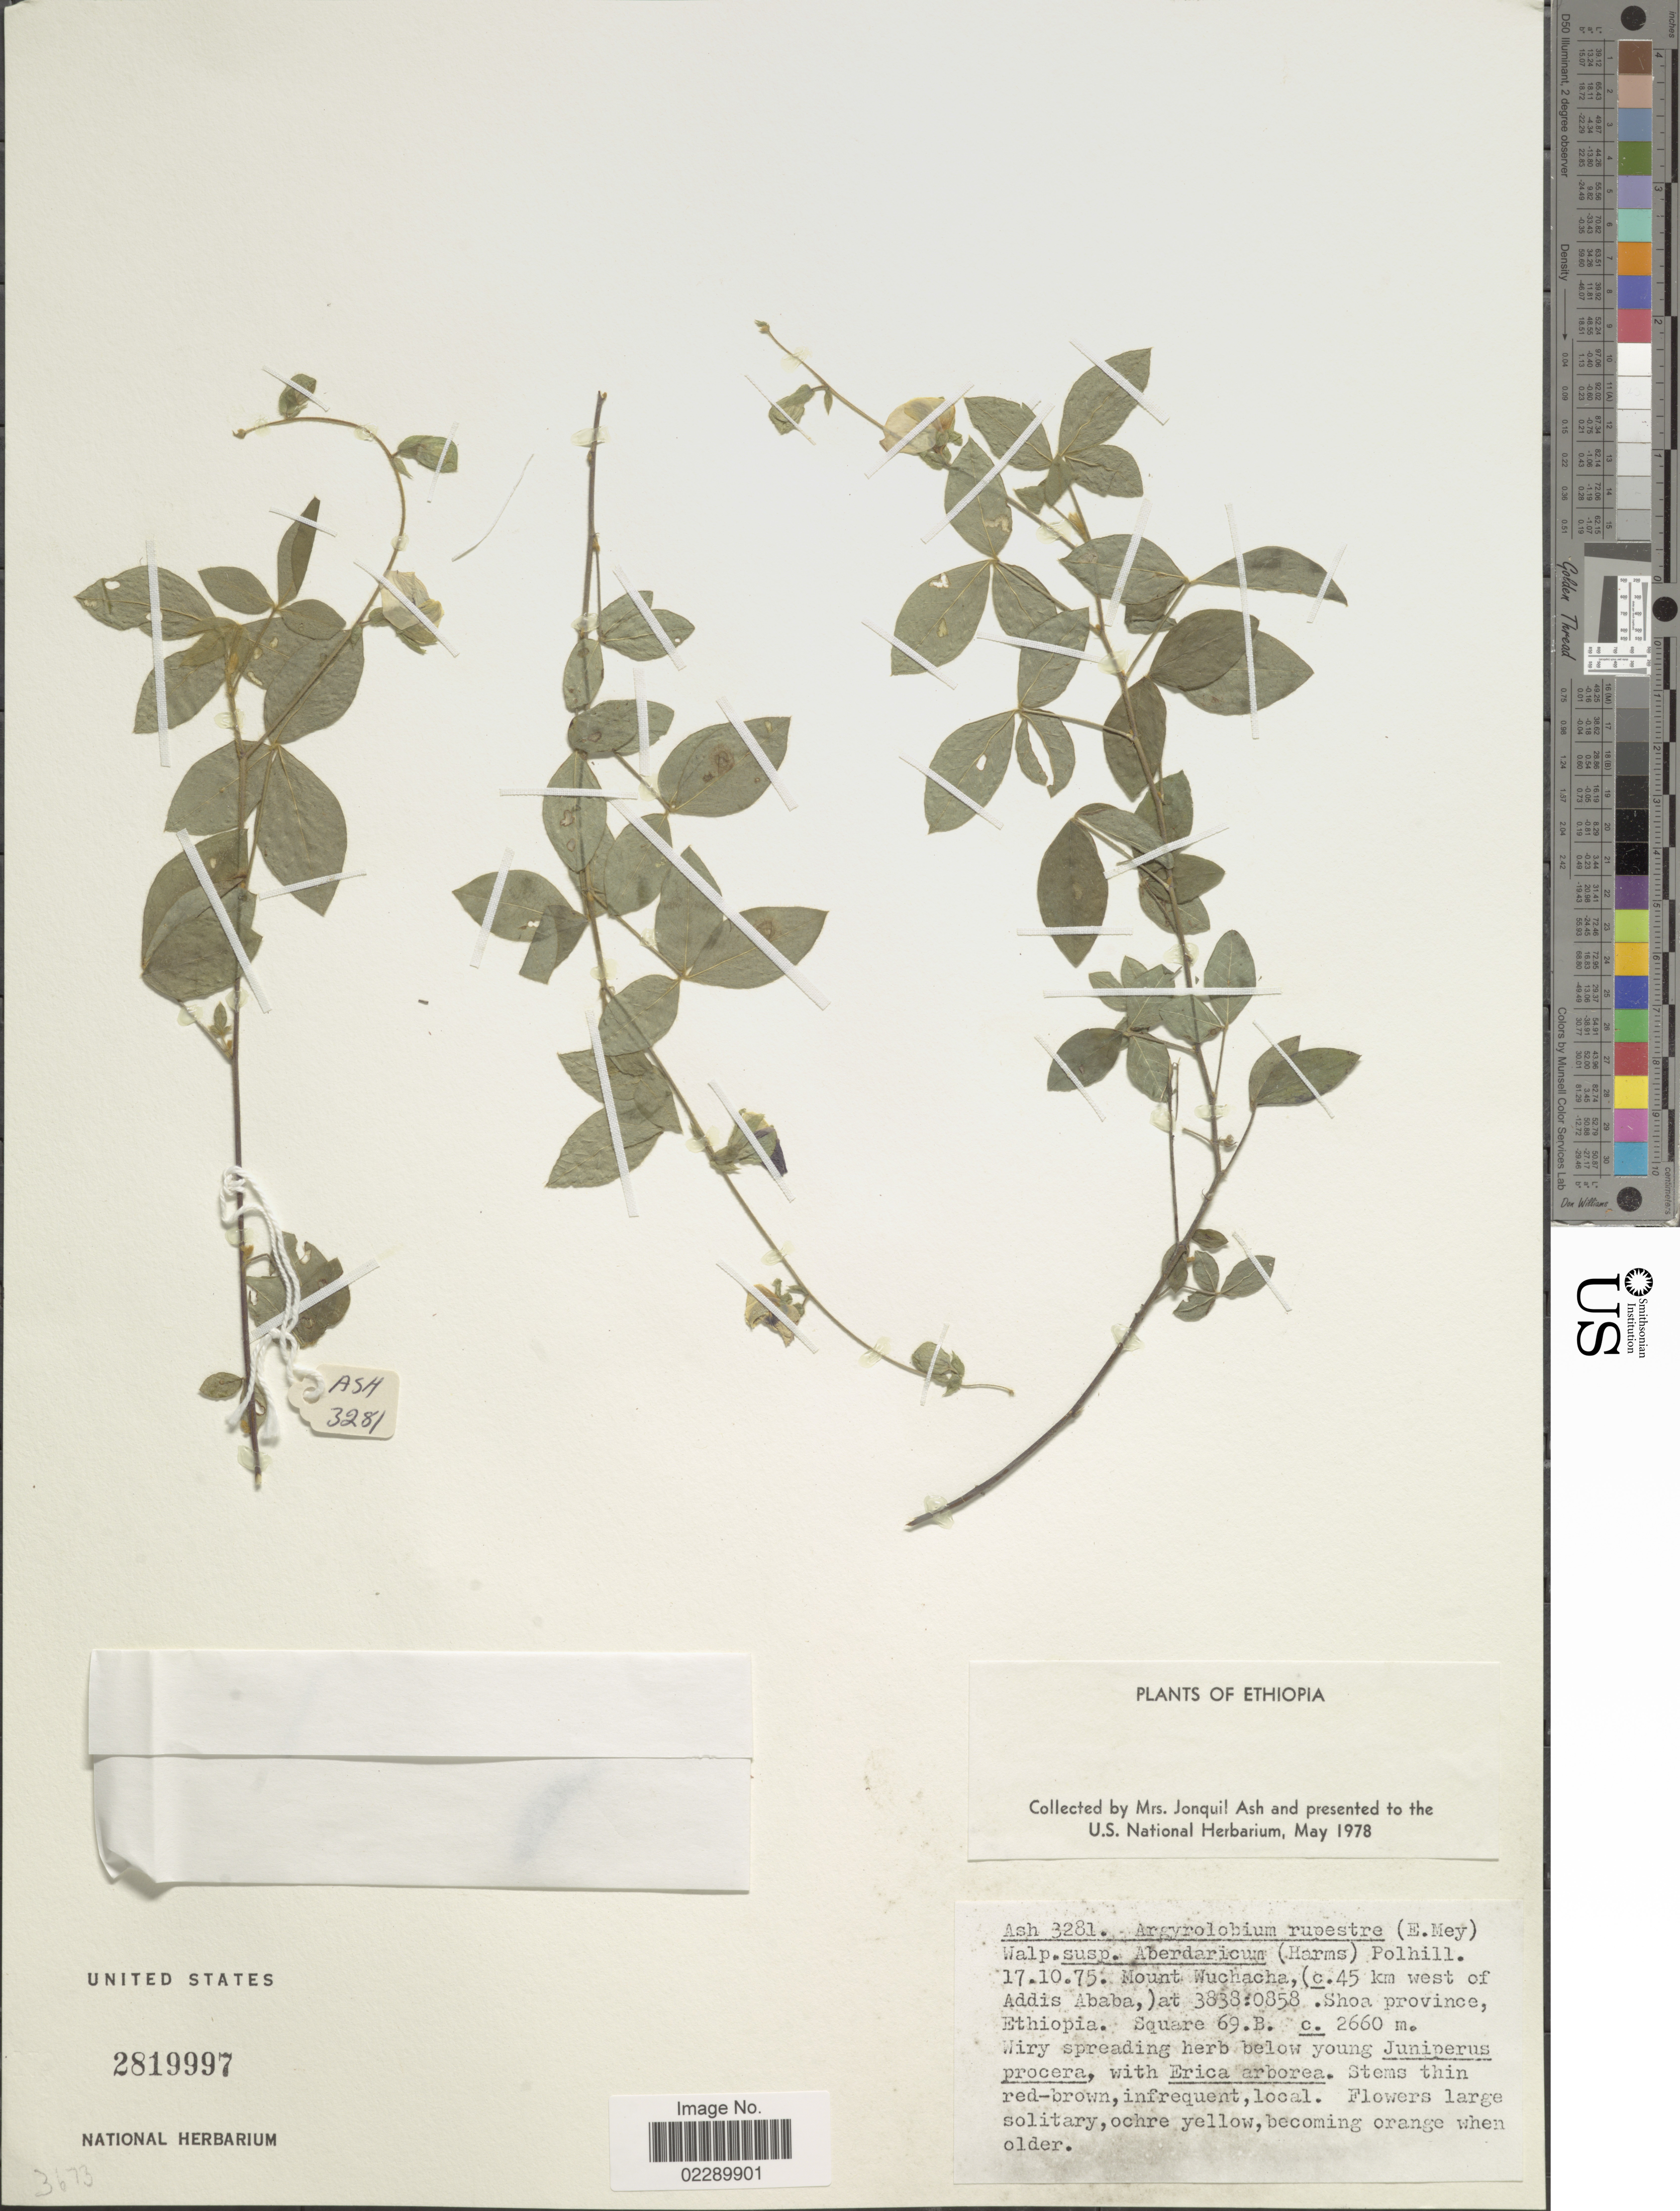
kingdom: Plantae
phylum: Tracheophyta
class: Magnoliopsida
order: Fabales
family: Fabaceae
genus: Argyrolobium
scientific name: Argyrolobium rupestre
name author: (E. Mey.) Walp.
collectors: J. Ash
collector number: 3281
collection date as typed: Transcribed d/m/y: 17/10/75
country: Ethiopia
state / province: Addis Ababa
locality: Mount Wuchacha, (c. 45 km west of Addis Ababa), at 3838:0858. Shoa province, Ethiopia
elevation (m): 2660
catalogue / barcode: US 2819997